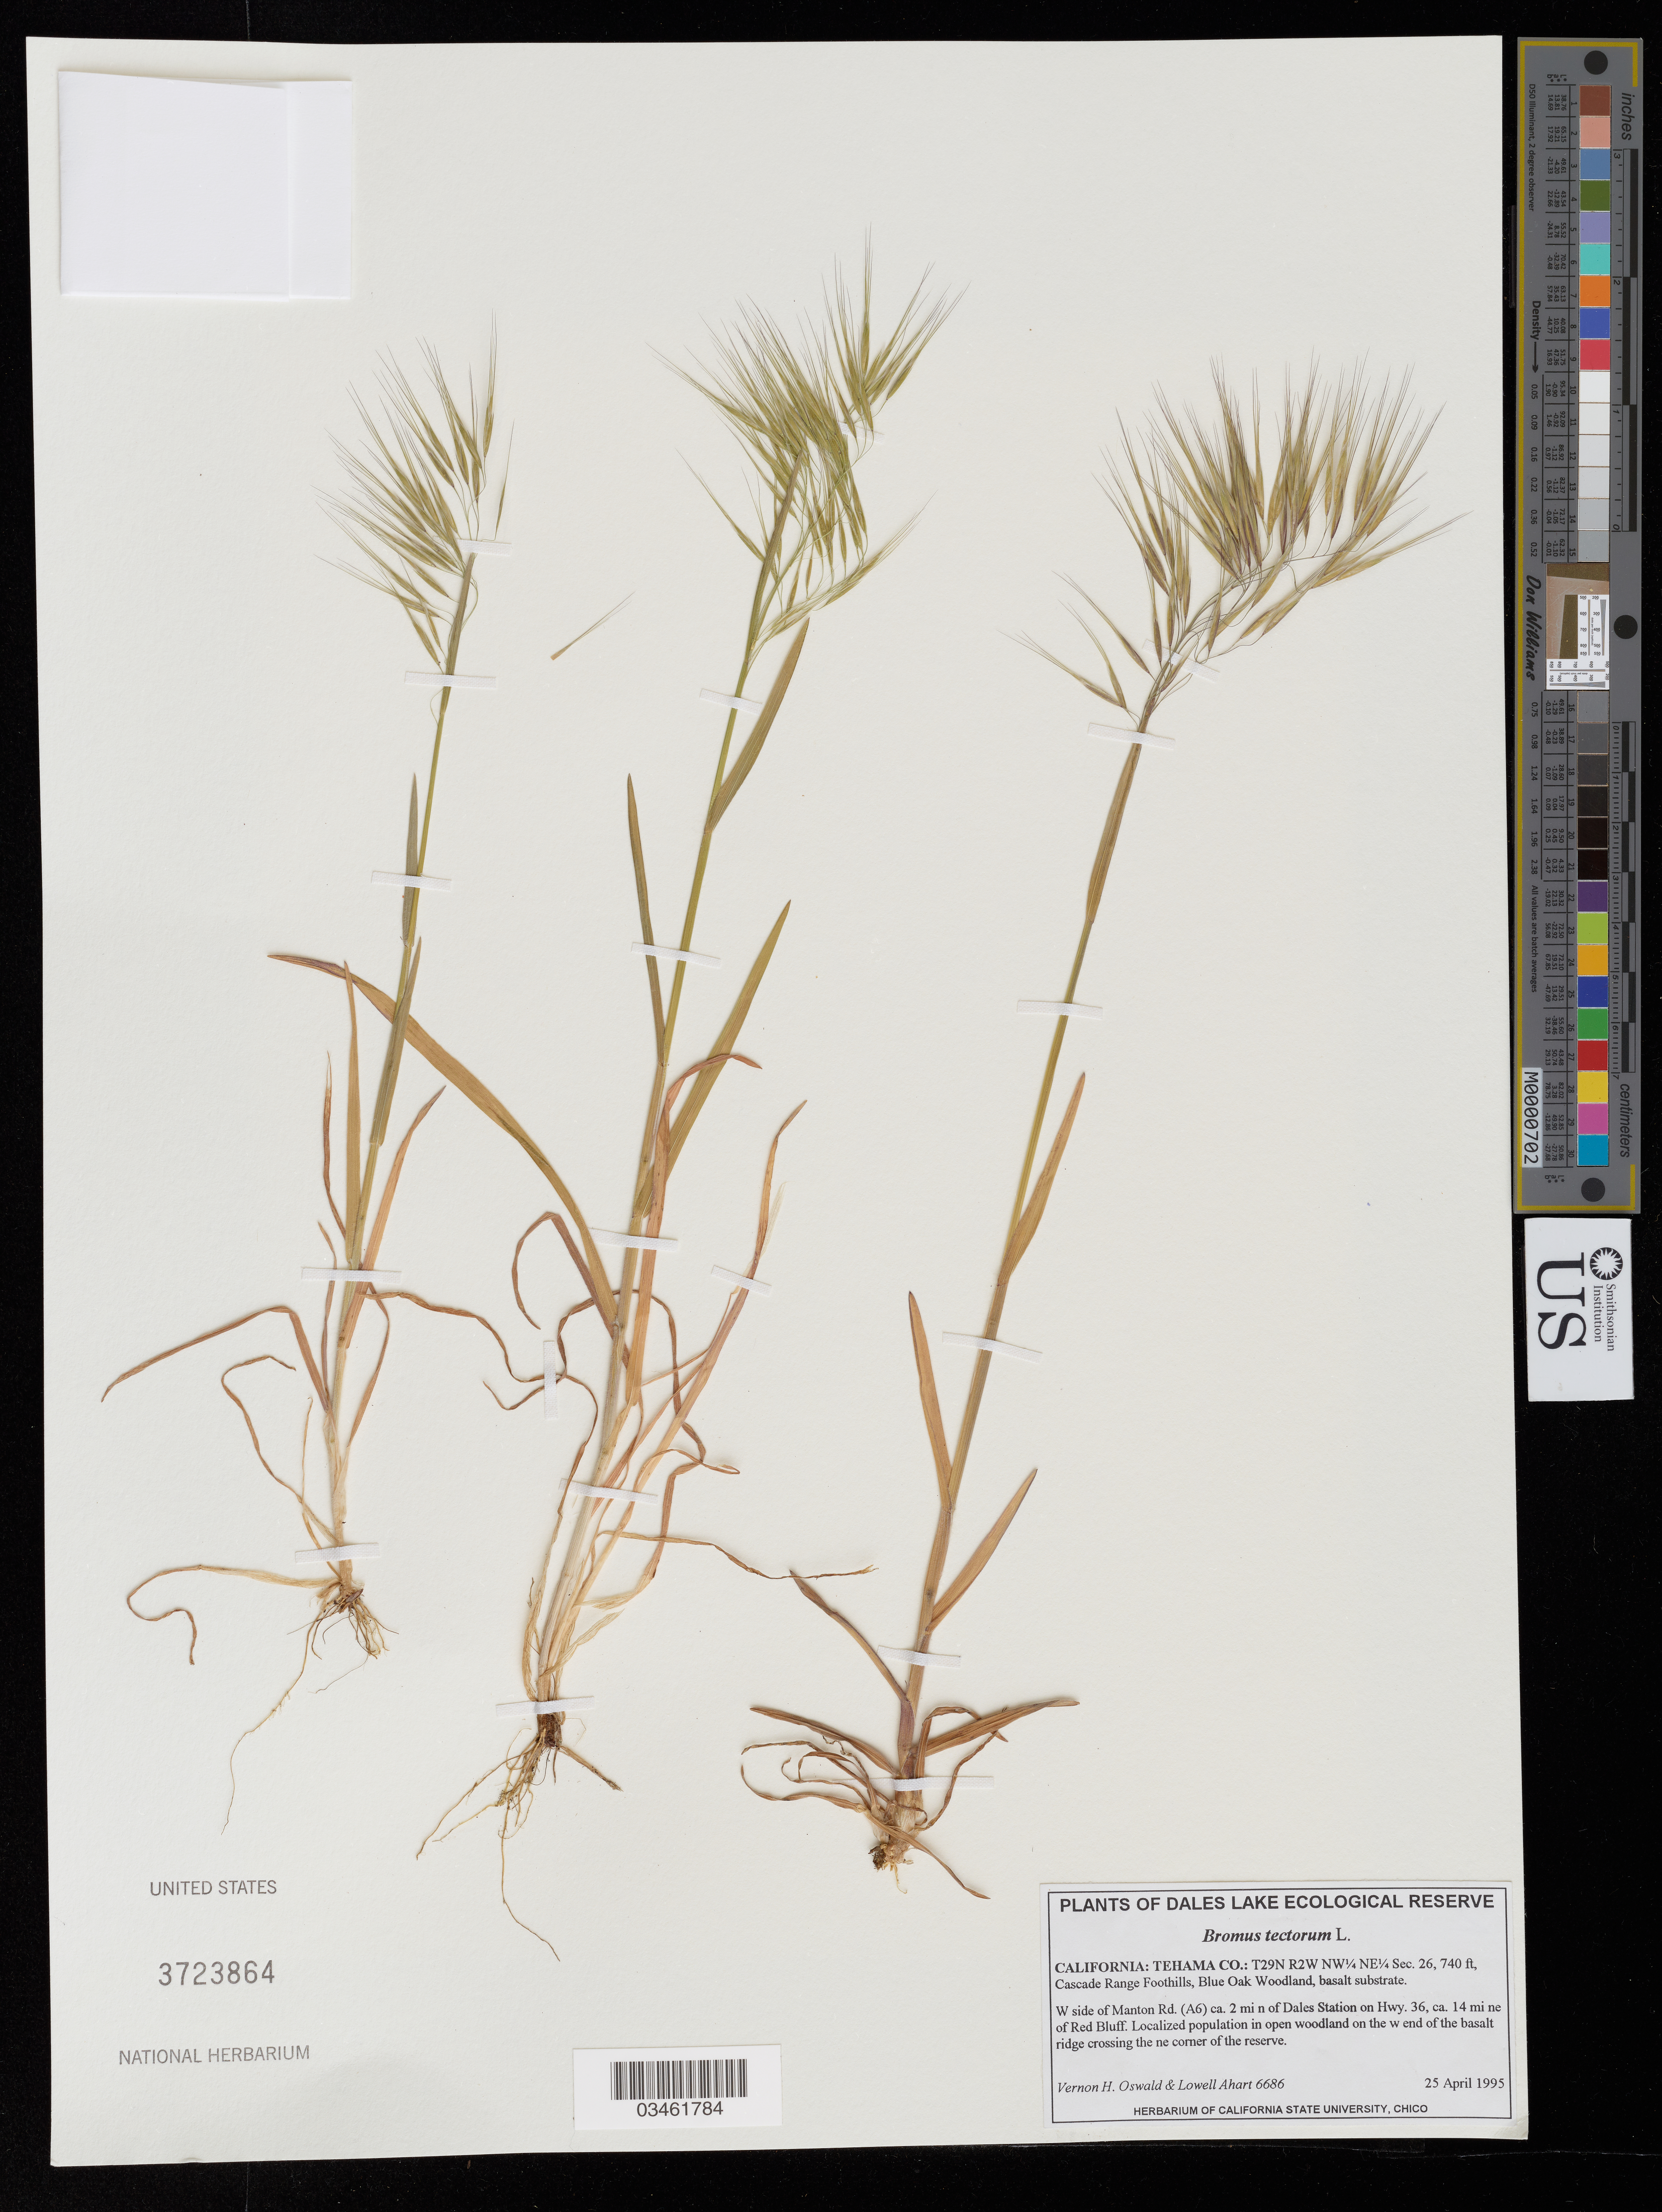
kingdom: Plantae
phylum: Tracheophyta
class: Liliopsida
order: Poales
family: Poaceae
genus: Bromus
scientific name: Bromus tectorum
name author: L.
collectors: V. Oswald & L. Ahart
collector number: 6686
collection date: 1995-04-25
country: United States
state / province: California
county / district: Tehama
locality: Tehama Co.: T29N R2W NW¼ NE¼ Sec. 26, Cascade Range Foothills, Blue Oak Woodland, basalt substrate. W side of Manton Rd. (A6) ca. 2 mi n of Dales Station on Hwy. 36, ca. 14 mi ne of Red Bluff. Localized population in open woodland on the w end of the basalt ridge crossing the ne corner of the reserve.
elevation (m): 226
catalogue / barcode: US 3723864